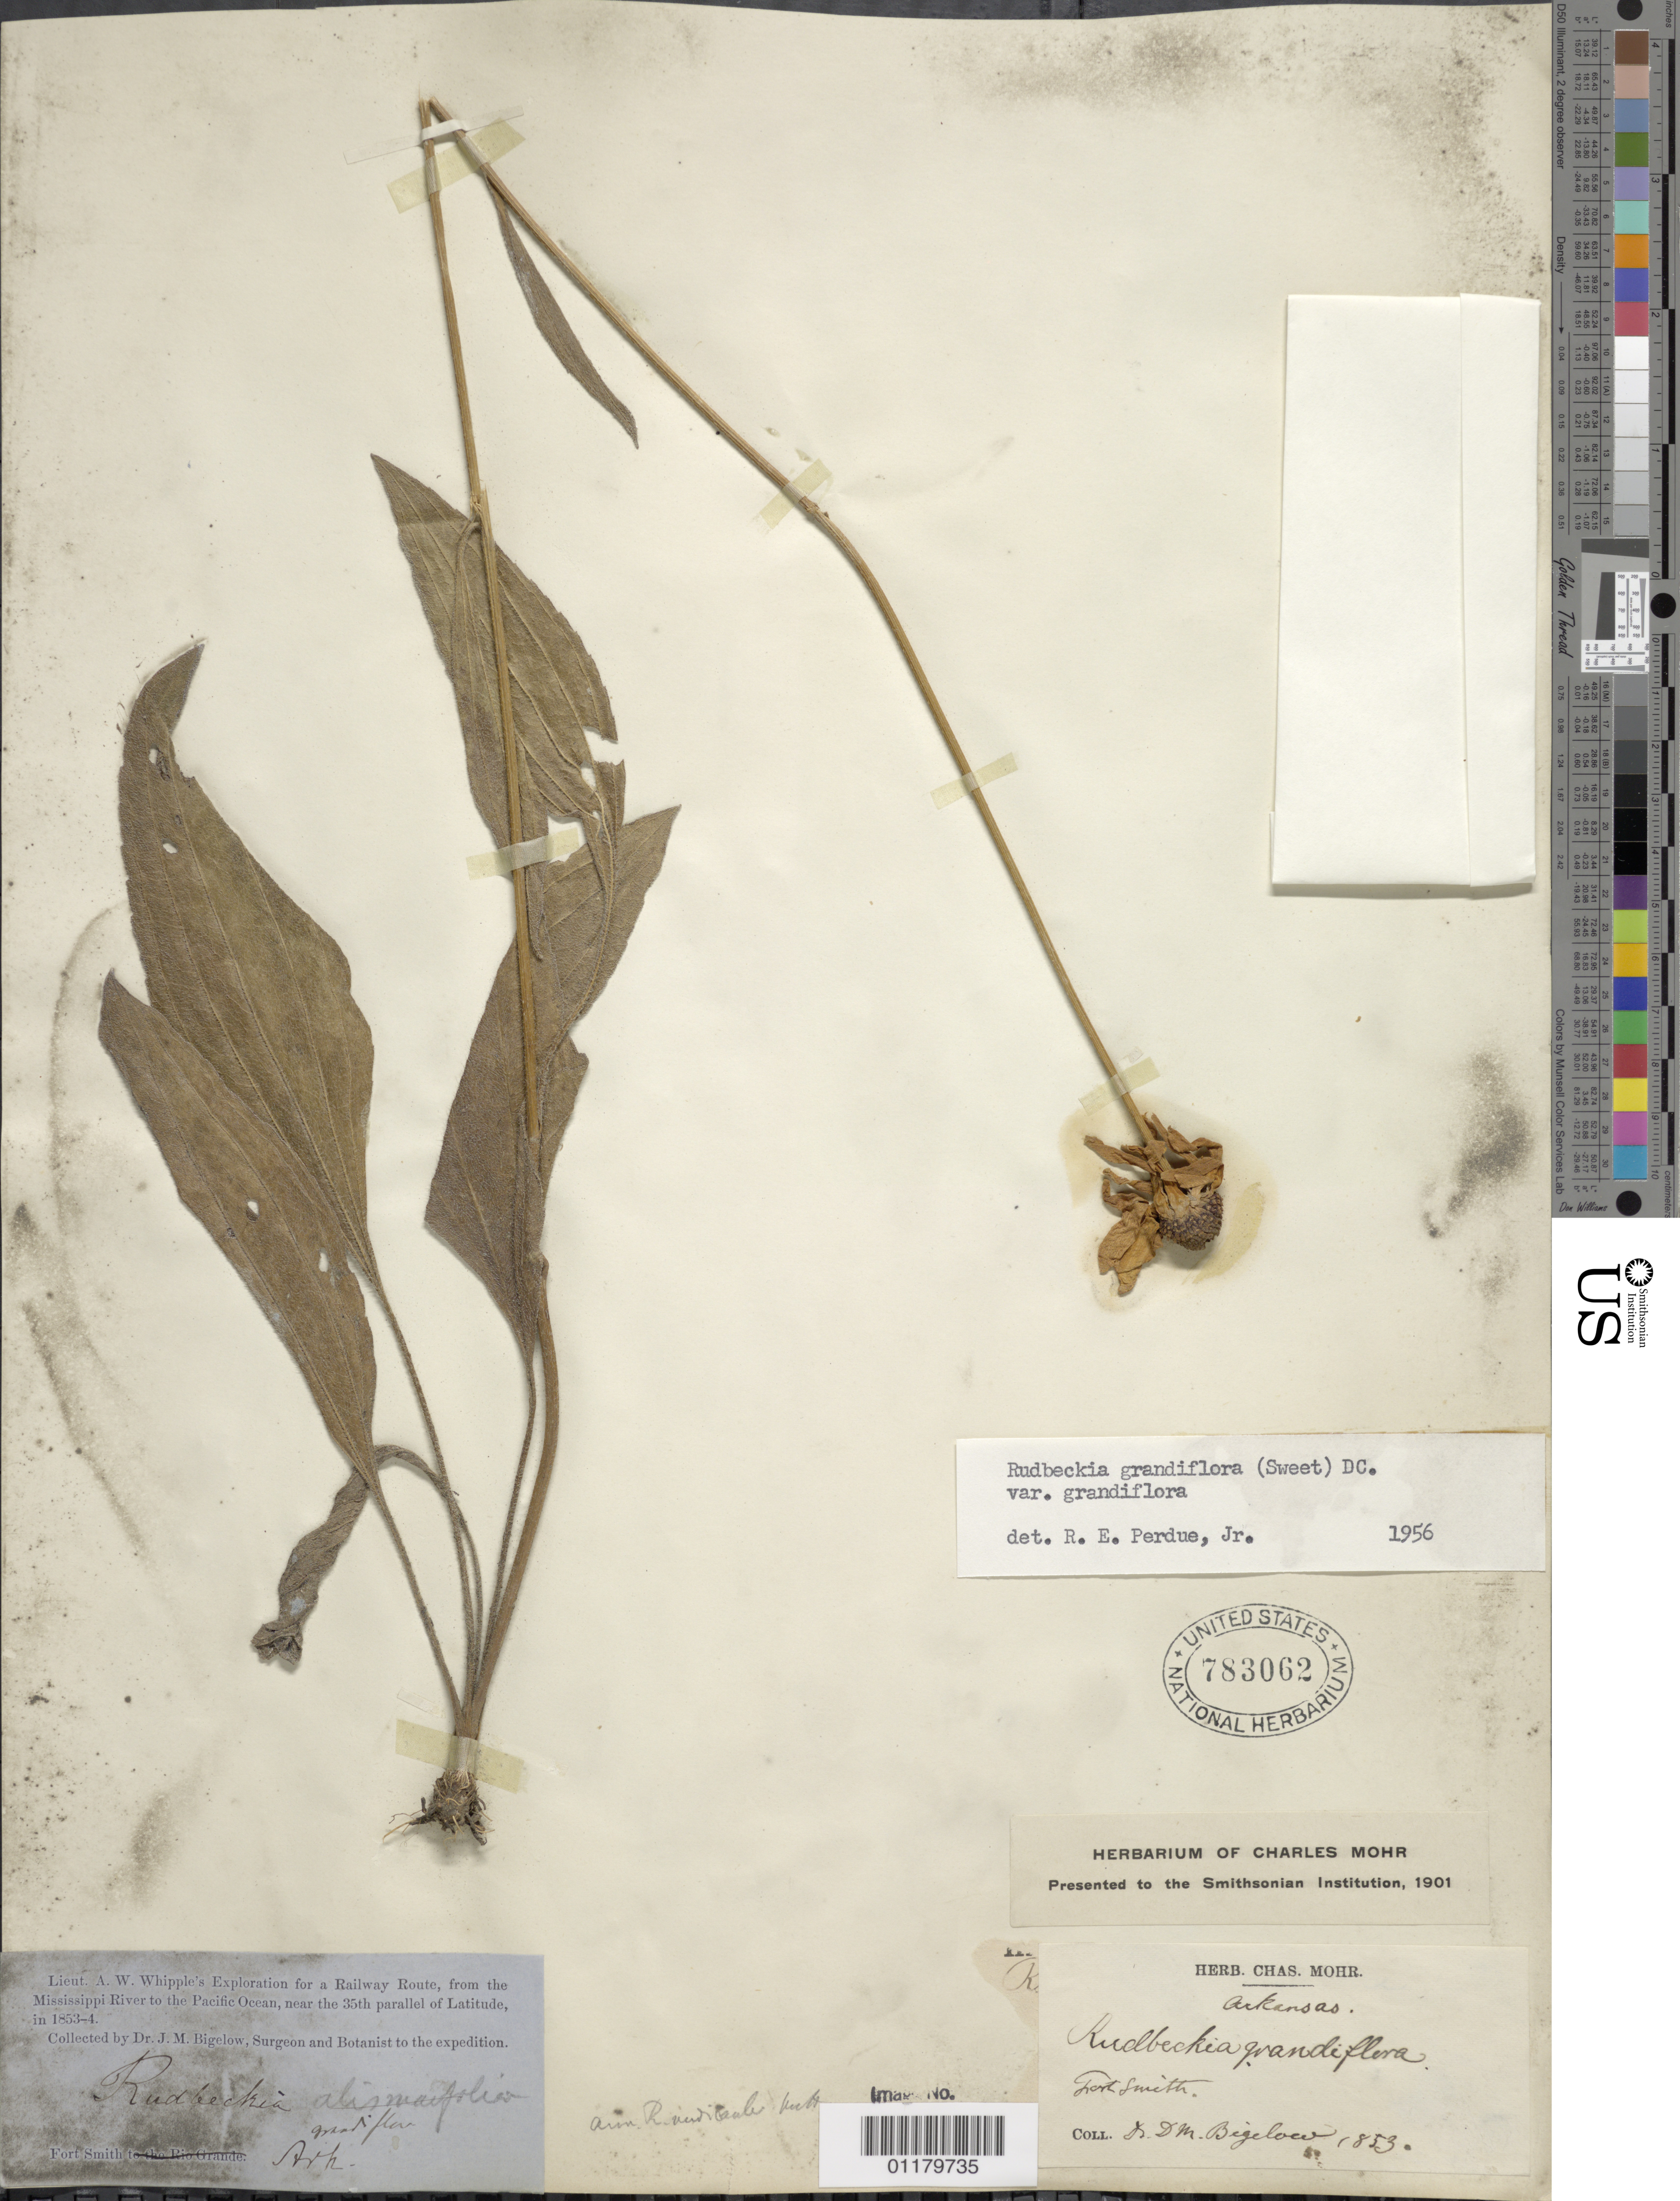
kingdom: Plantae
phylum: Tracheophyta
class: Magnoliopsida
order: Asterales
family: Asteraceae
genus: Rudbeckia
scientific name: Rudbeckia grandiflora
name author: (Sweet) J.F. Gmel. ex DC.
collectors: J. M. Bigelow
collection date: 1853/1854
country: United States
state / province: Arkansas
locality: Fort Smith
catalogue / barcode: US 783062